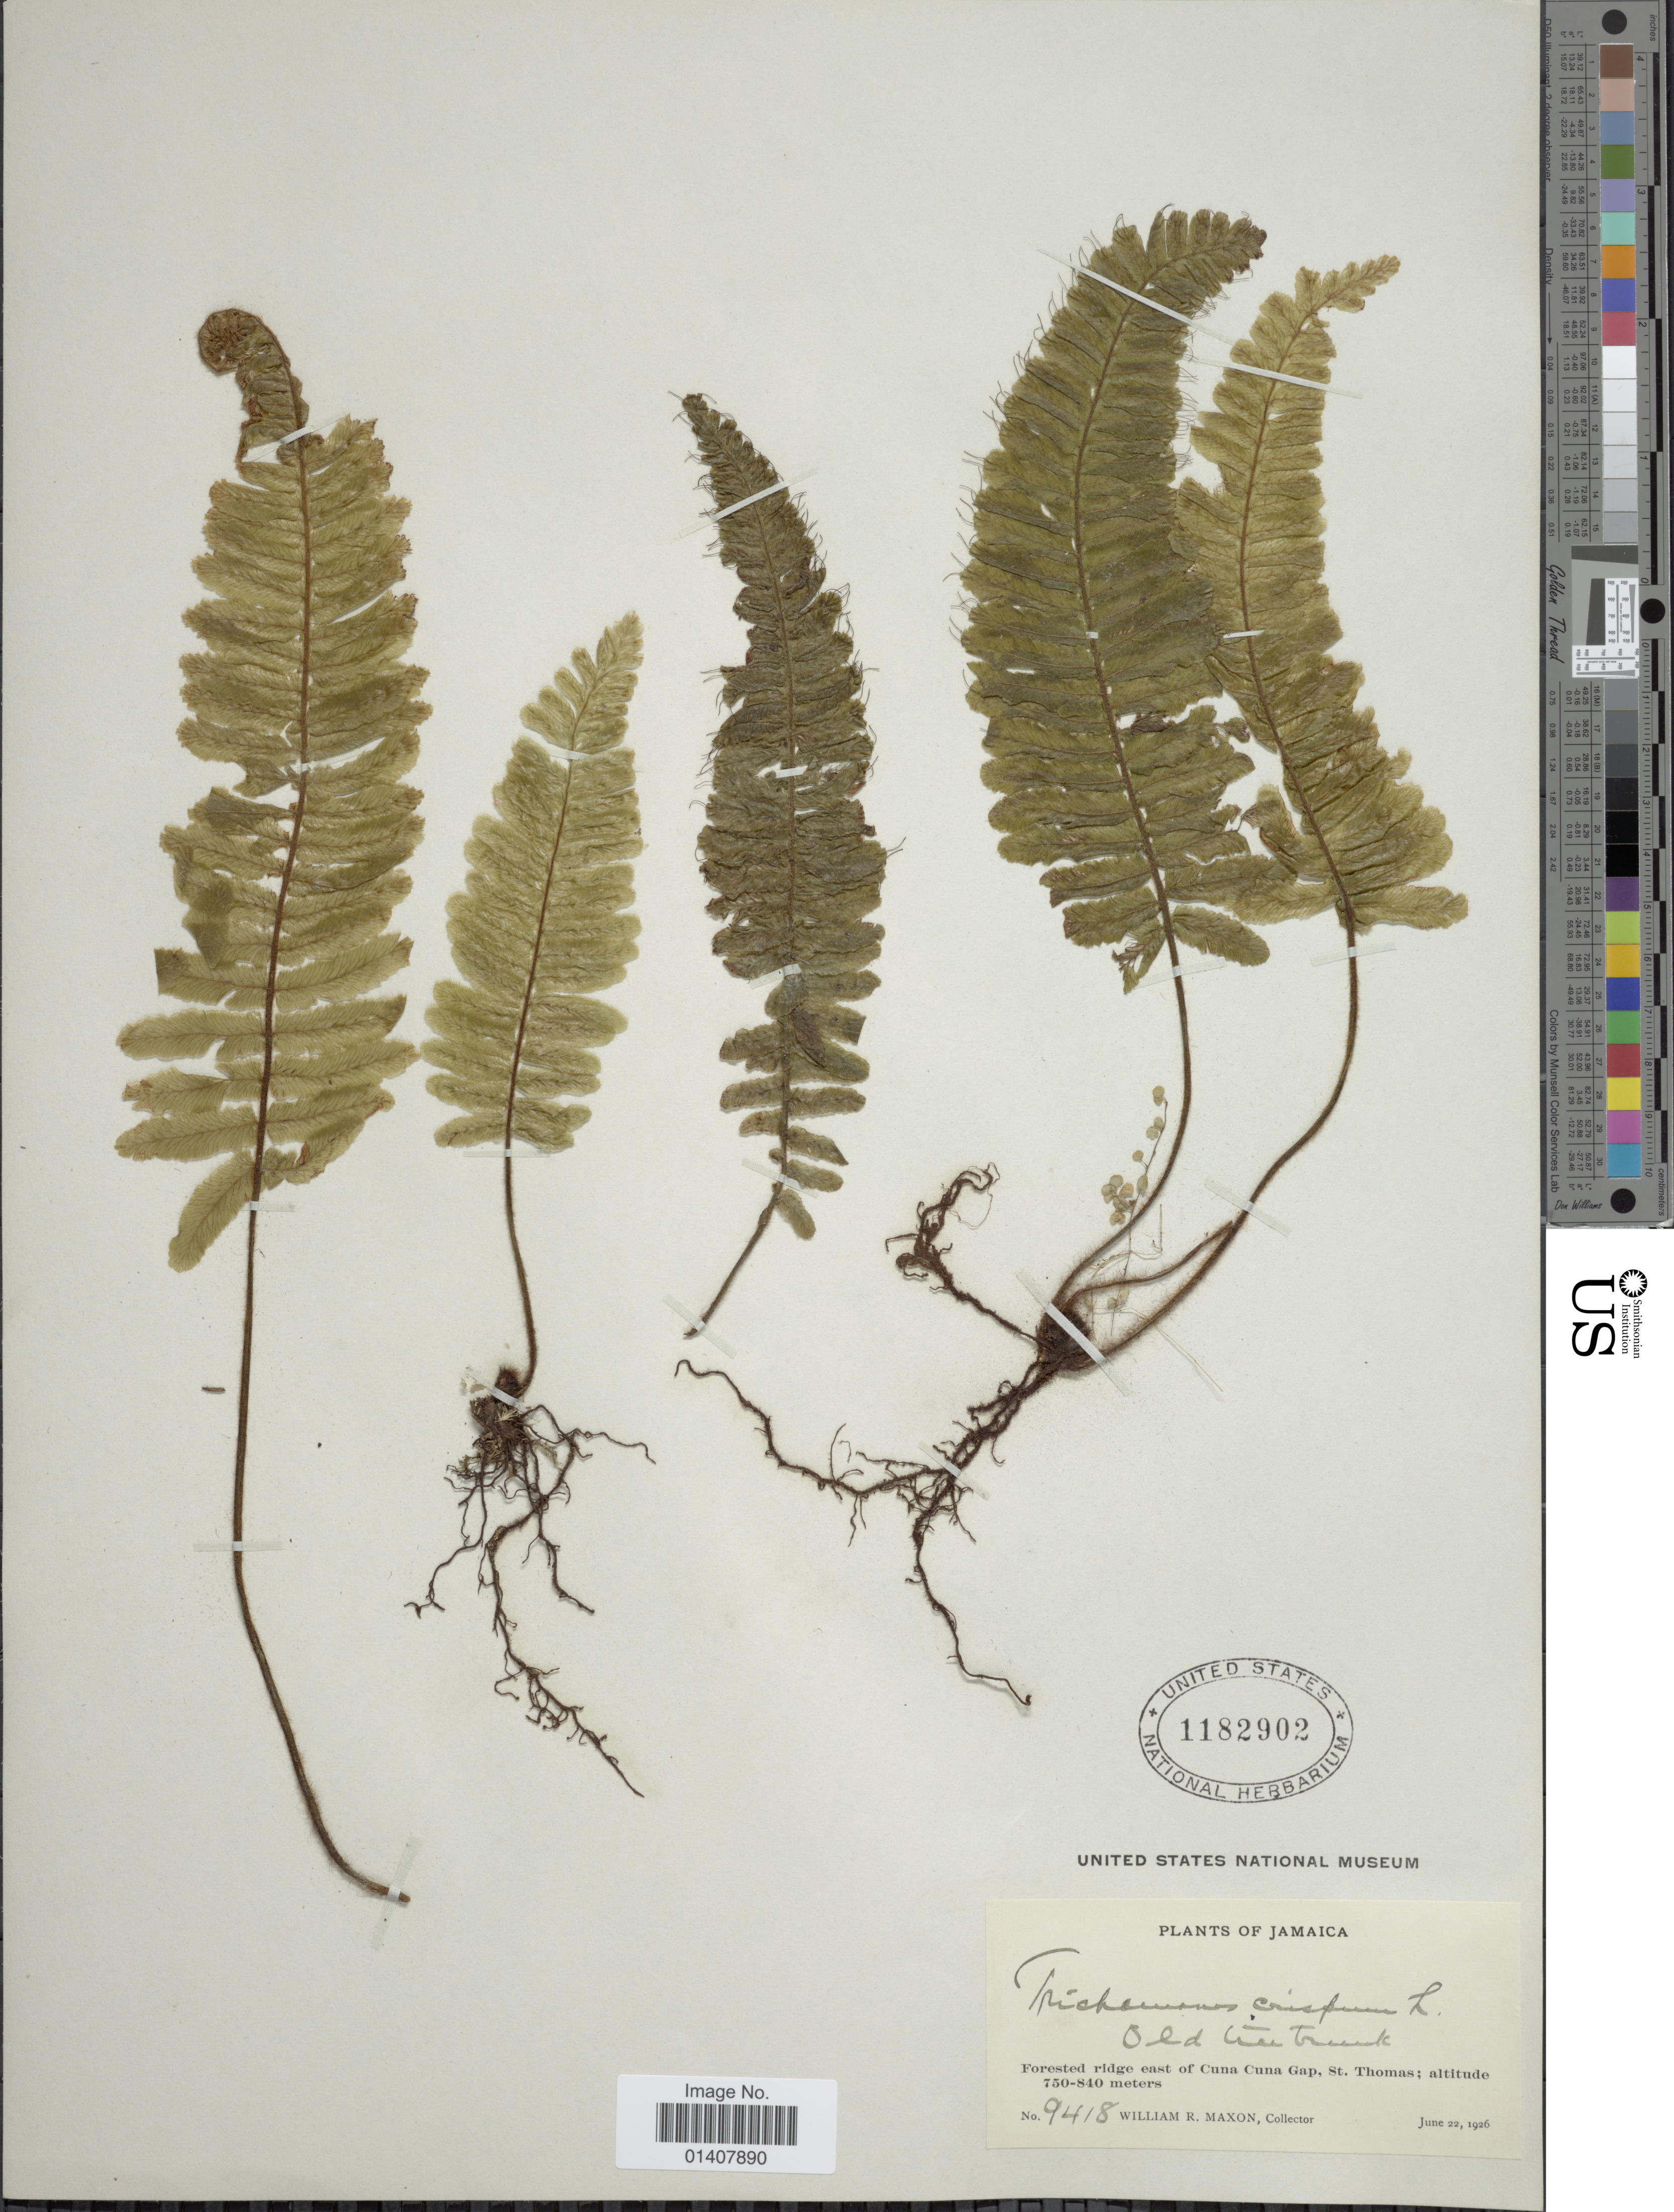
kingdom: Plantae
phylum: Tracheophyta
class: Polypodiopsida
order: Hymenophyllales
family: Hymenophyllaceae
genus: Trichomanes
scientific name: Trichomanes crispum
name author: L.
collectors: W. R. Maxon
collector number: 9418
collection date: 1926-06-22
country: Jamaica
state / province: Saint Thomas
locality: Forested ridge east of Cun Cuna Gap, St. Thomas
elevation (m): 750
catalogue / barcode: US 1182902